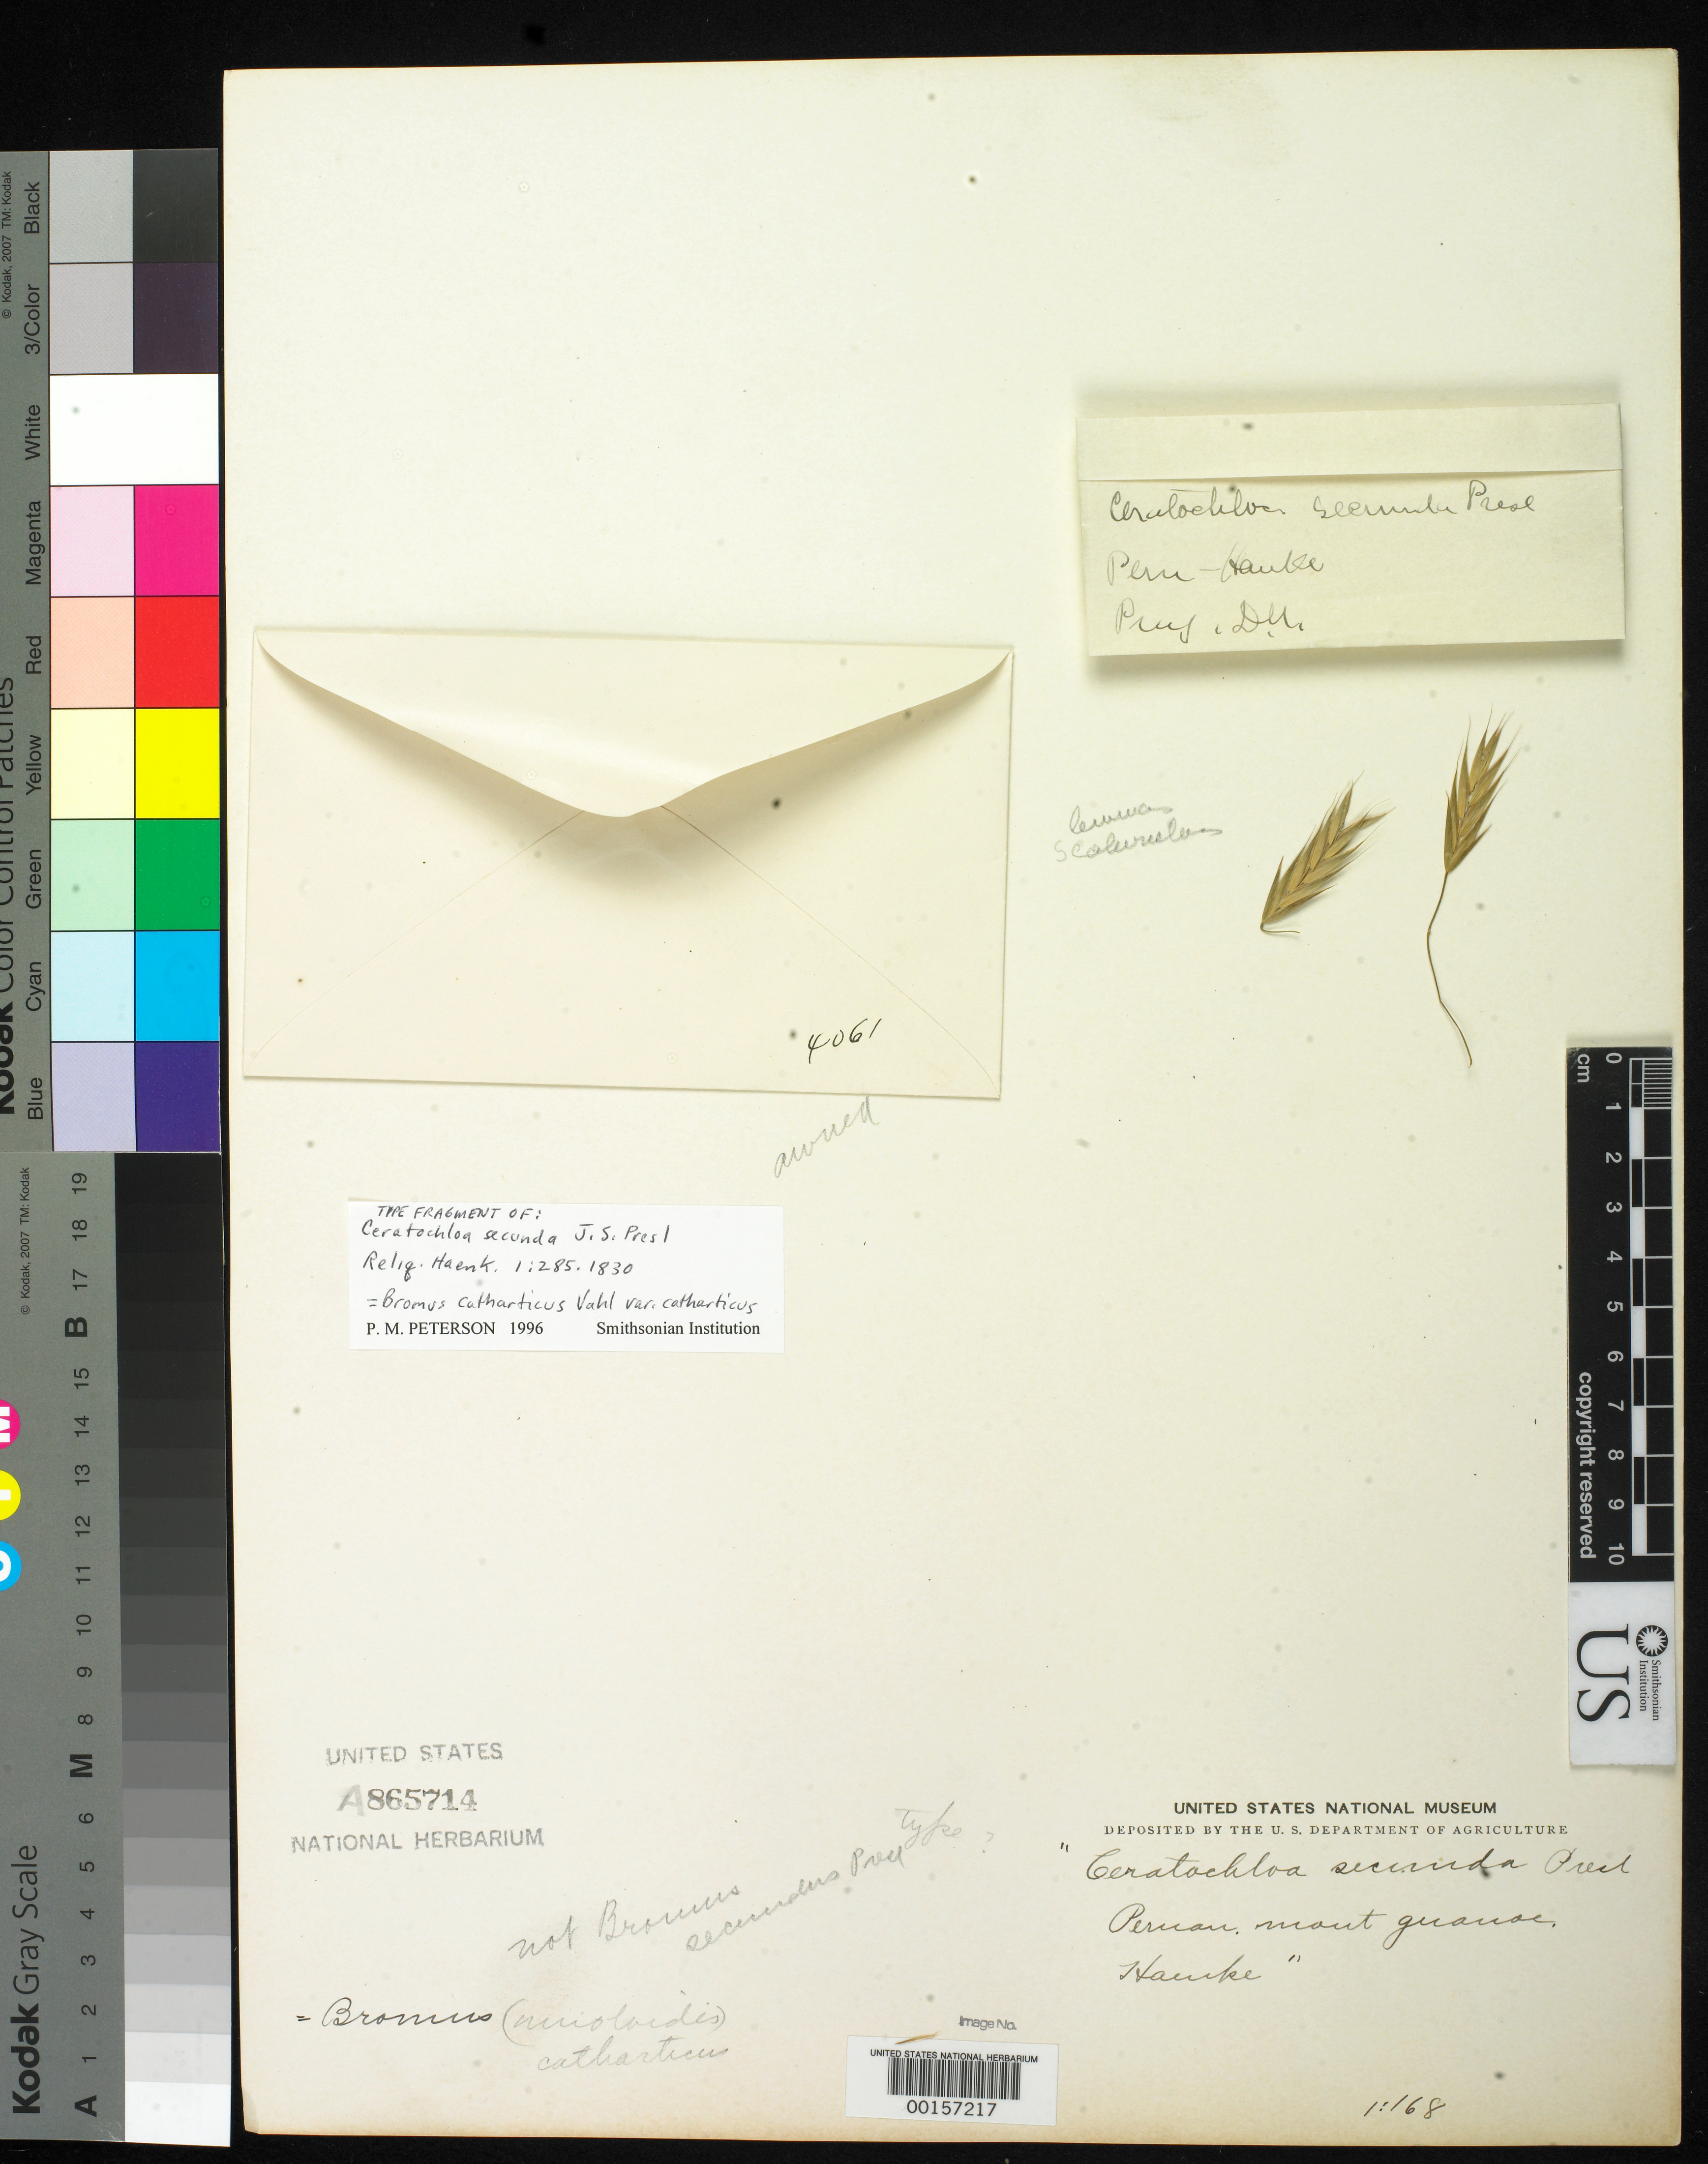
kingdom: Plantae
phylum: Tracheophyta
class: Liliopsida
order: Poales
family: Poaceae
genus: Ceratochloa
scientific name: Ceratochloa secunda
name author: C. Presl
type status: Type Fragment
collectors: T. P. X. Haenke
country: Peru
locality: Mont. Guanoc.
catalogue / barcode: US 865714A